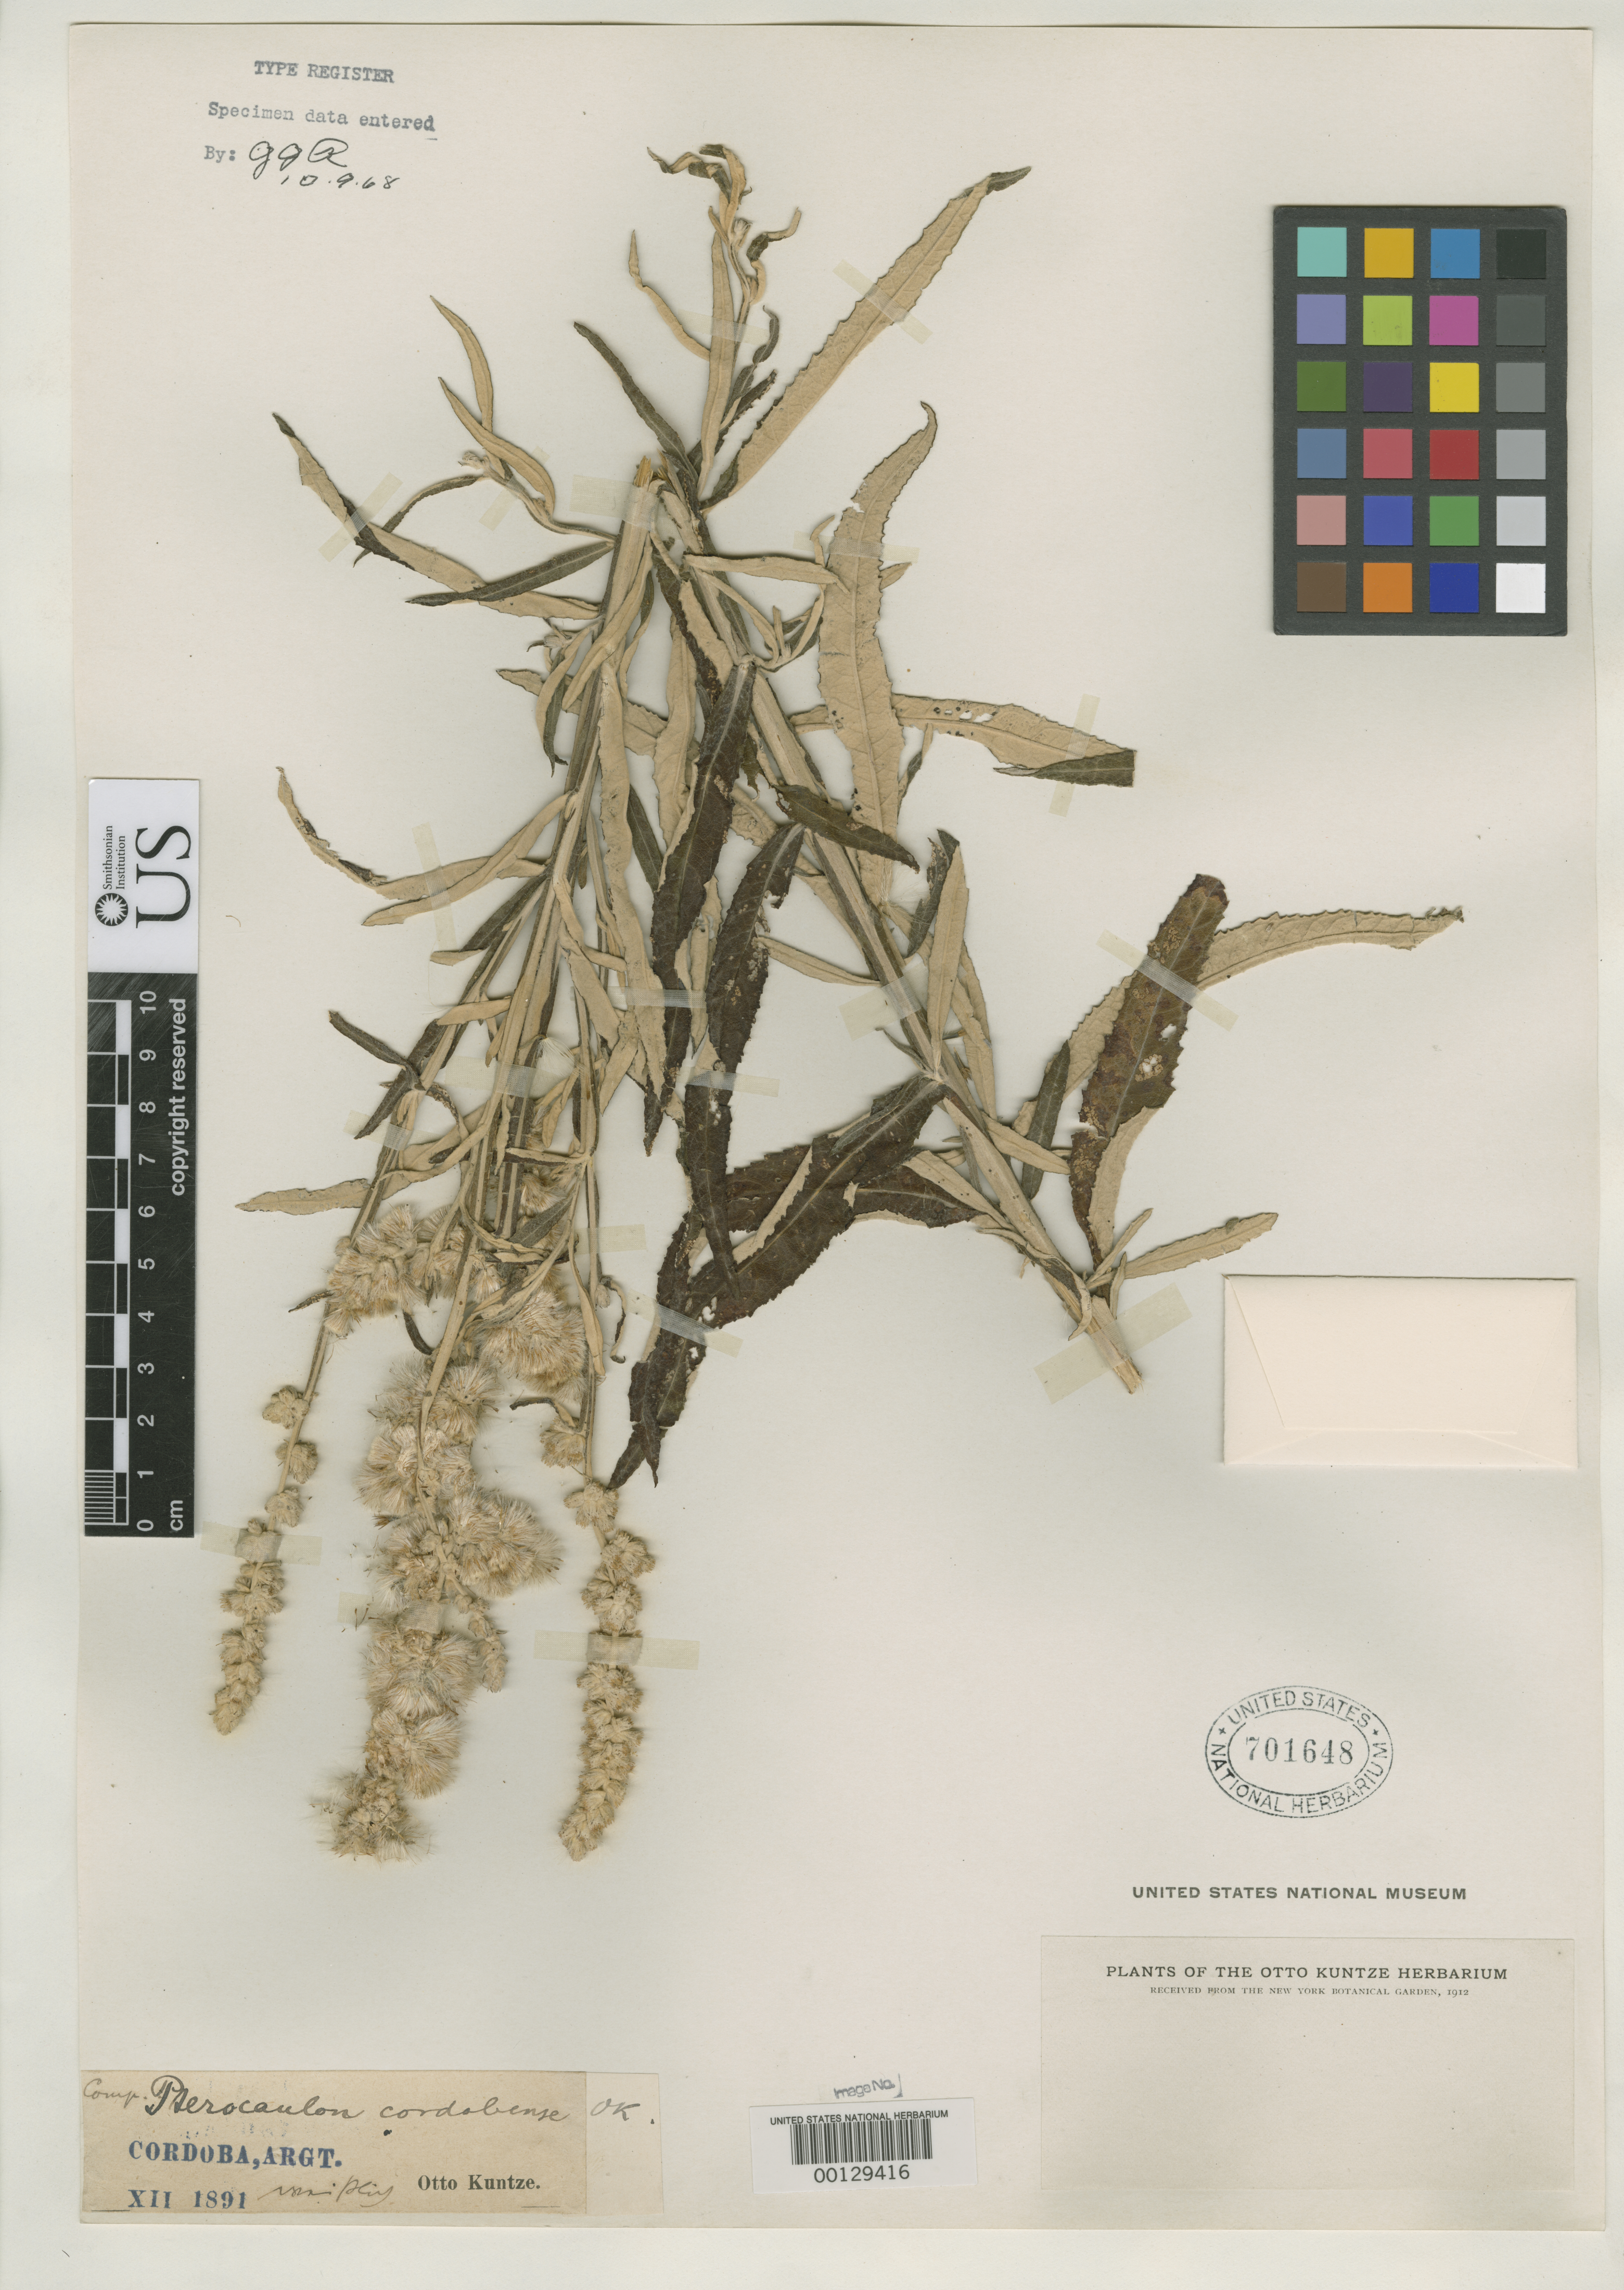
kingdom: Plantae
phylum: Tracheophyta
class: Magnoliopsida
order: Asterales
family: Asteraceae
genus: Pterocaulon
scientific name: Pterocaulon cordobense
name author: Kuntze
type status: Type Collection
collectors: C.E.O. Kuntze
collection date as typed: Dec 1891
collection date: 1891-12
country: Argentina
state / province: Córdoba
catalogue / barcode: US 701648